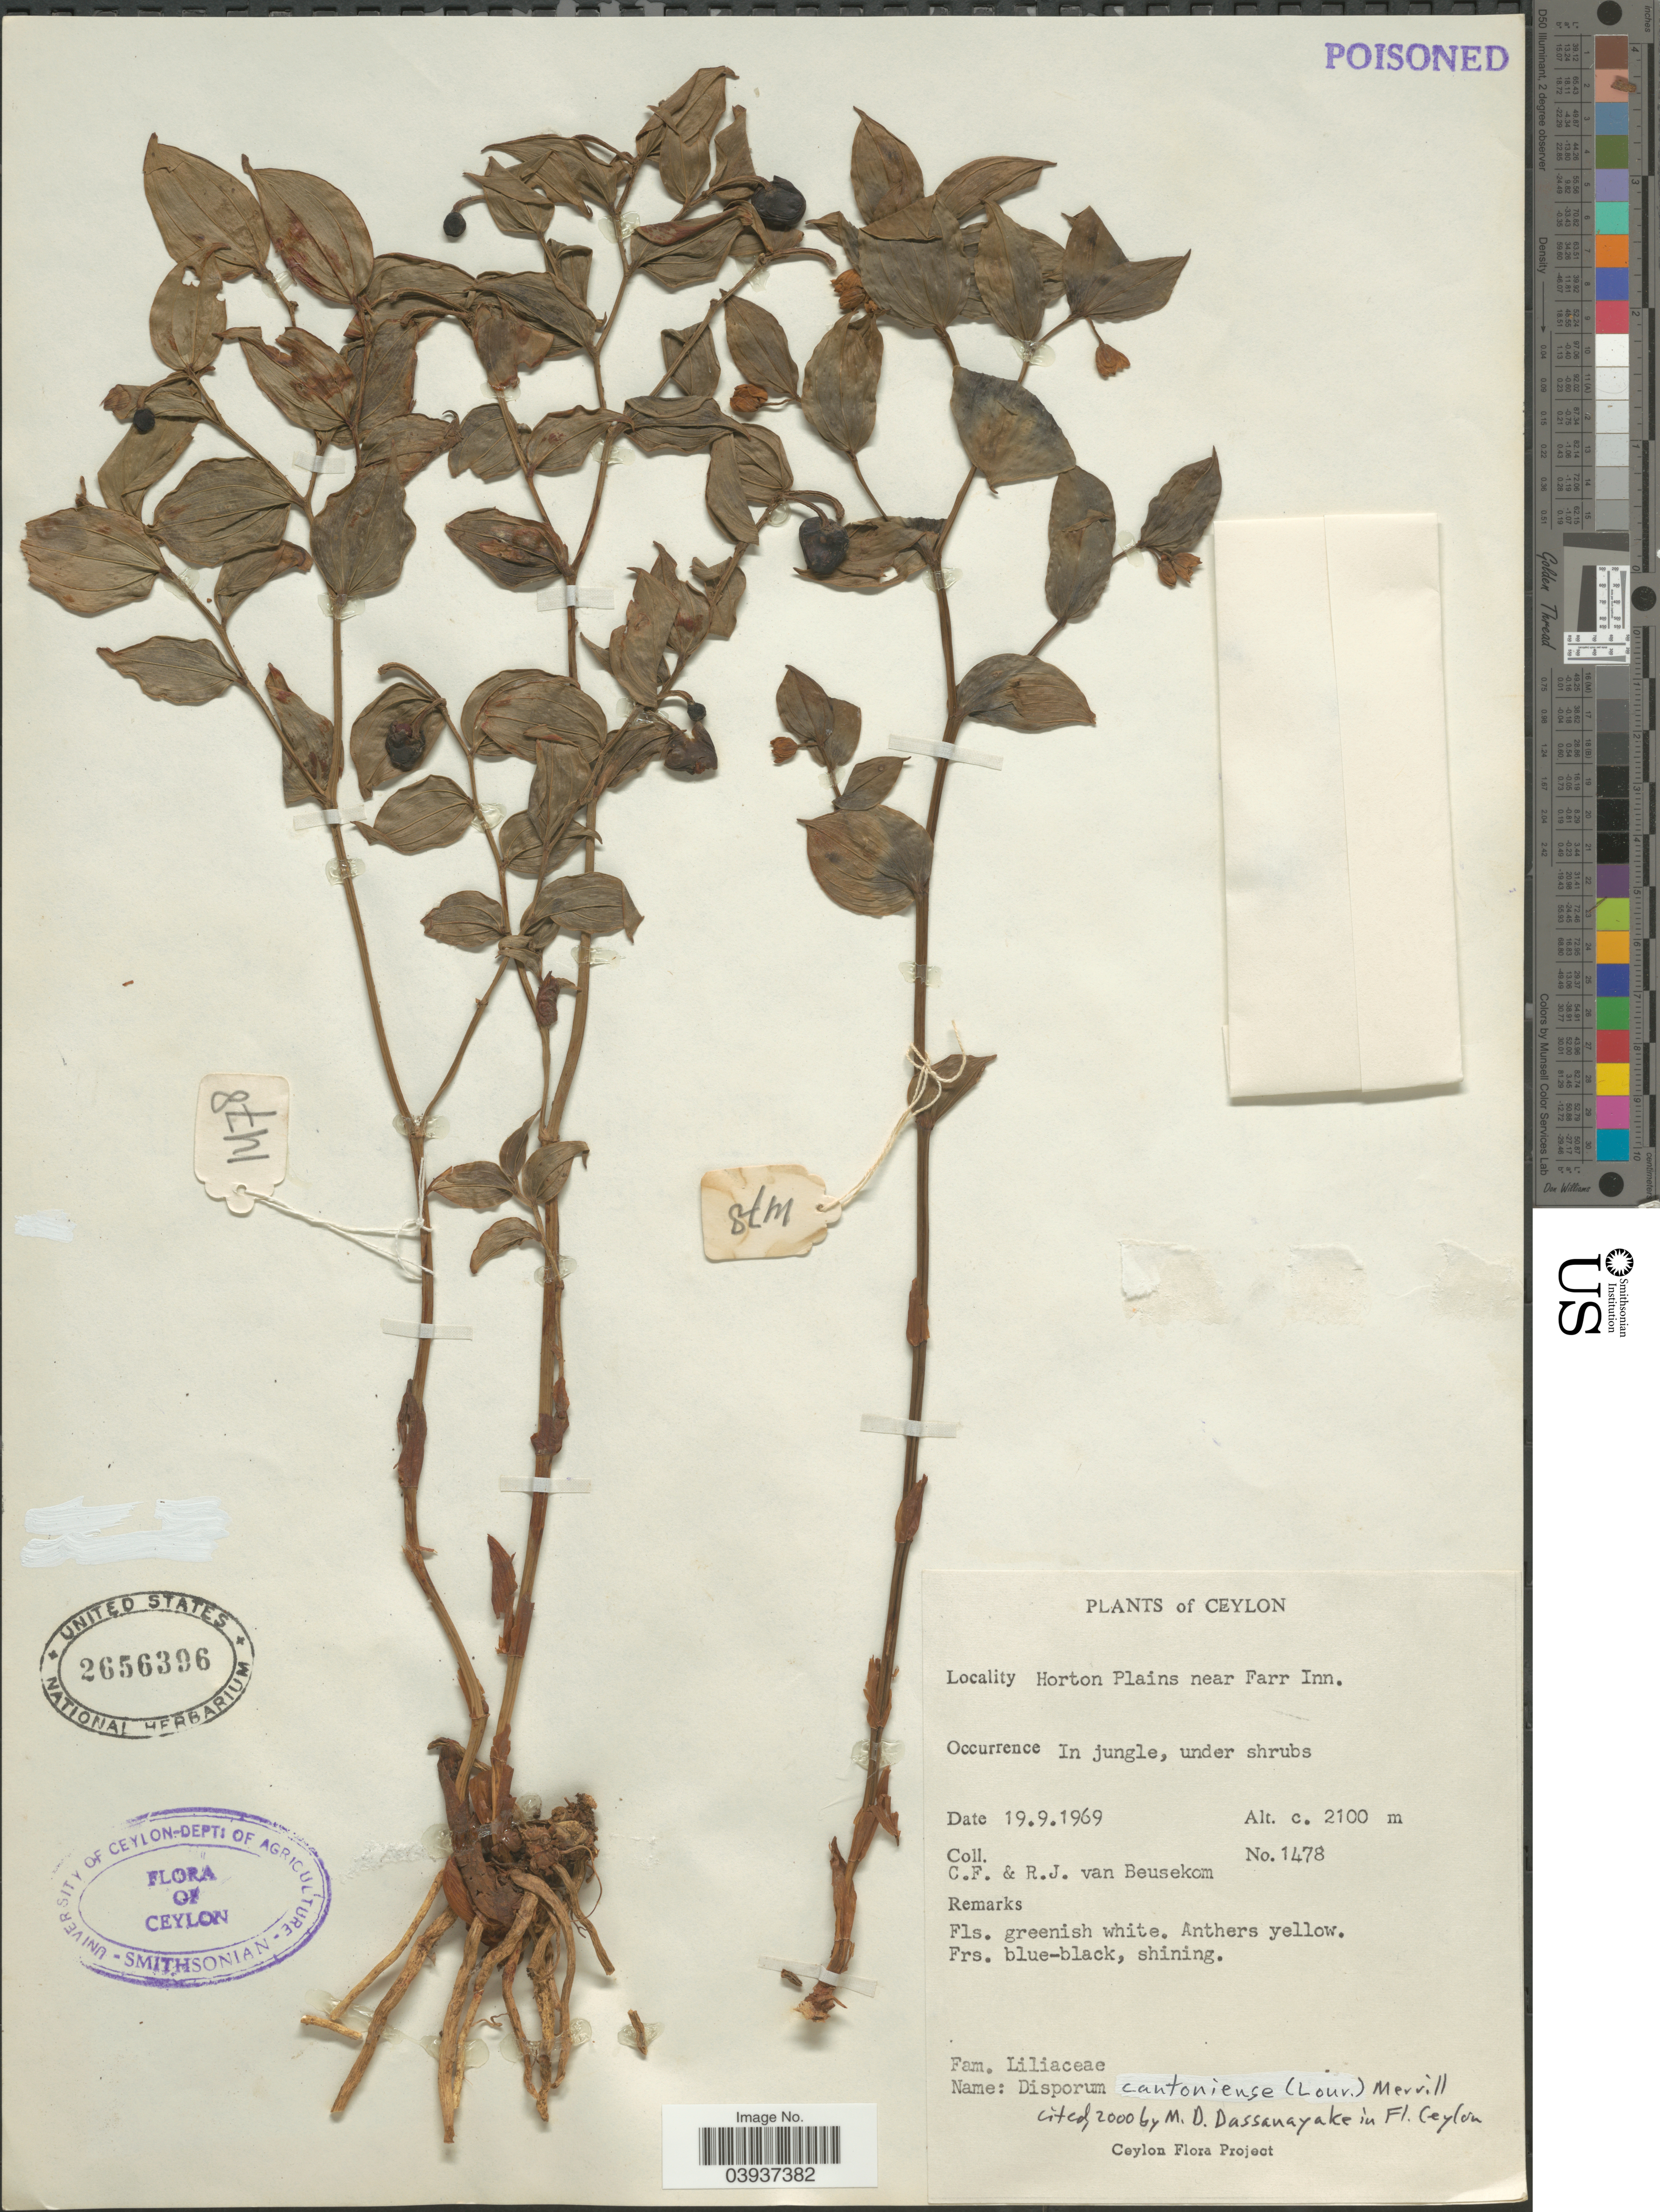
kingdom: Plantae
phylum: Tracheophyta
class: Liliopsida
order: Liliales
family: Colchicaceae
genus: Disporum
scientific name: Disporum cantoniense var. cantoniense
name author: (Lour.) Merr.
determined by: Strong, Mark T., (BOT), Smithsonian Institution - National Museum of Natural History (UNITED STATES)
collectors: C. F. Beusekom & R. Beusekom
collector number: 1478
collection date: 1969-09-19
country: Sri Lanka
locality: Ceylon. Horton Plains near Farr Inn. In jungle, under shrubs.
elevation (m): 2100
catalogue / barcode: US 2656396